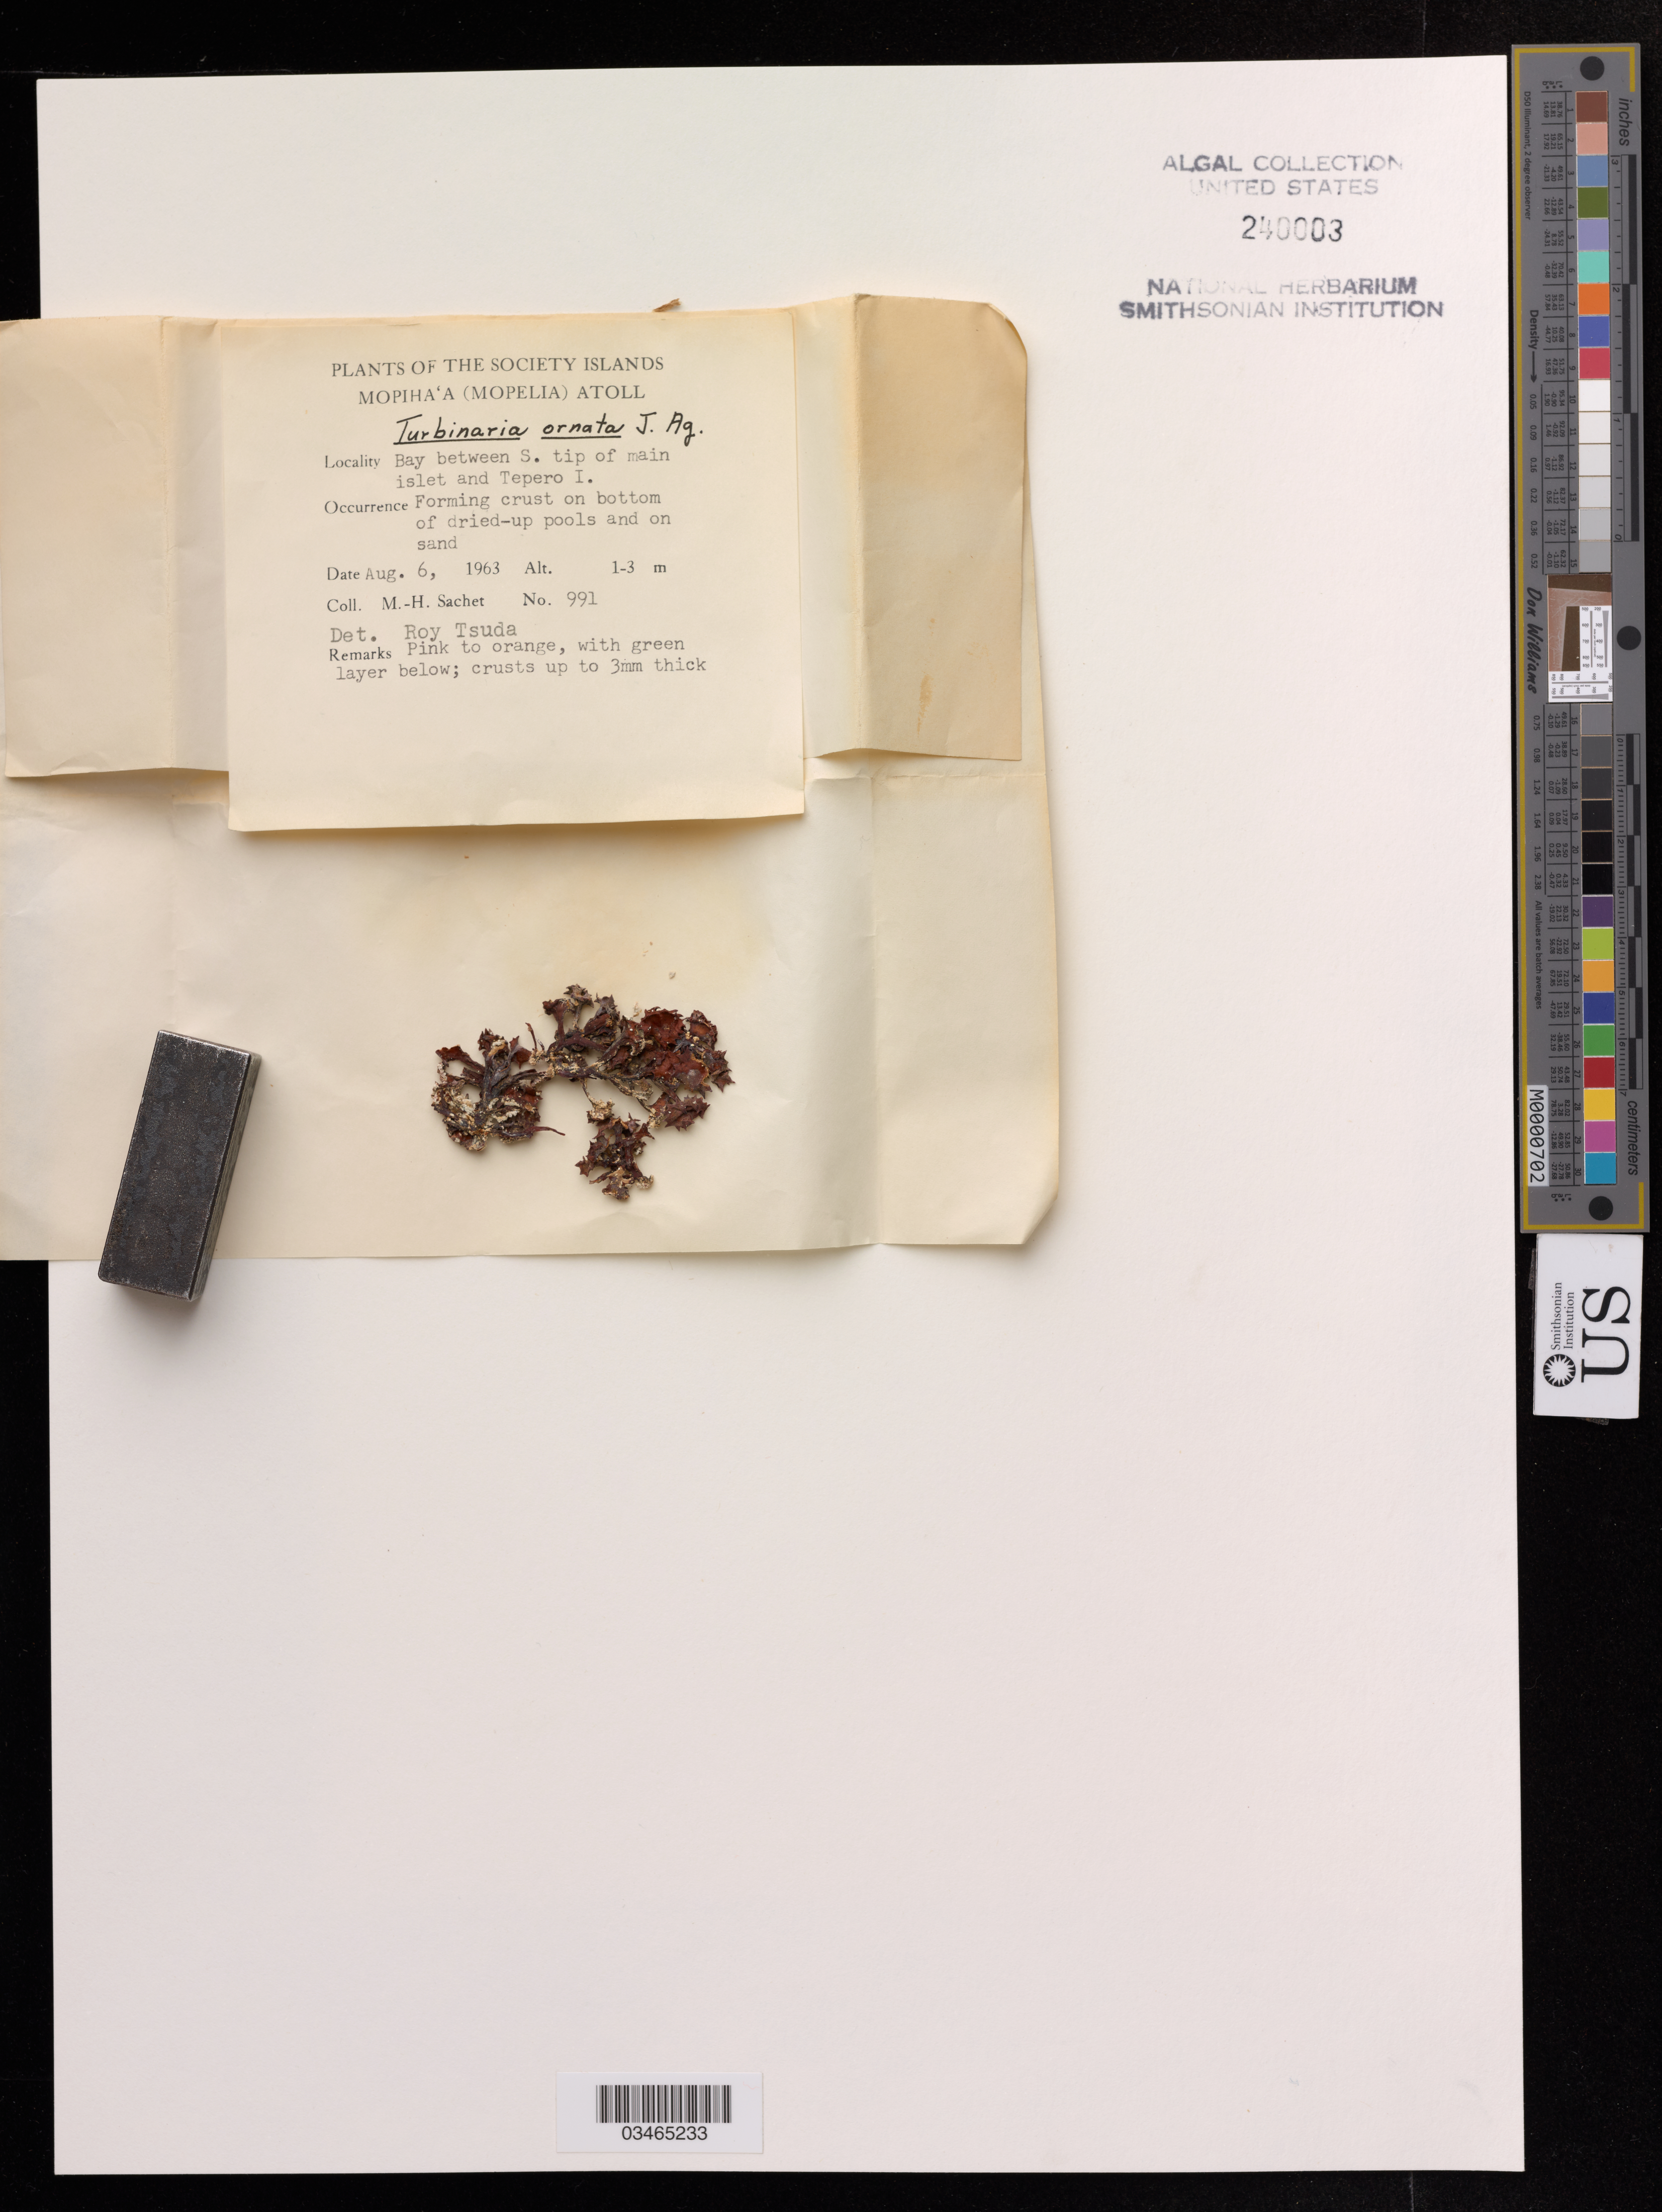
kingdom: Chromista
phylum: Ochrophyta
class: Phaeophyceae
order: Fucales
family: Sargassaceae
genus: Turbinaria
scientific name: Turbinaria ornata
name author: (Turner) J. Agardh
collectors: M. Sachet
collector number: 991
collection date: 1963-08-06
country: French Polynesia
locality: The Society Islands. Mopiha'a (Mopella) Atoll. Bay between S. tip of main islet and Tepero I.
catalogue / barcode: US 240003